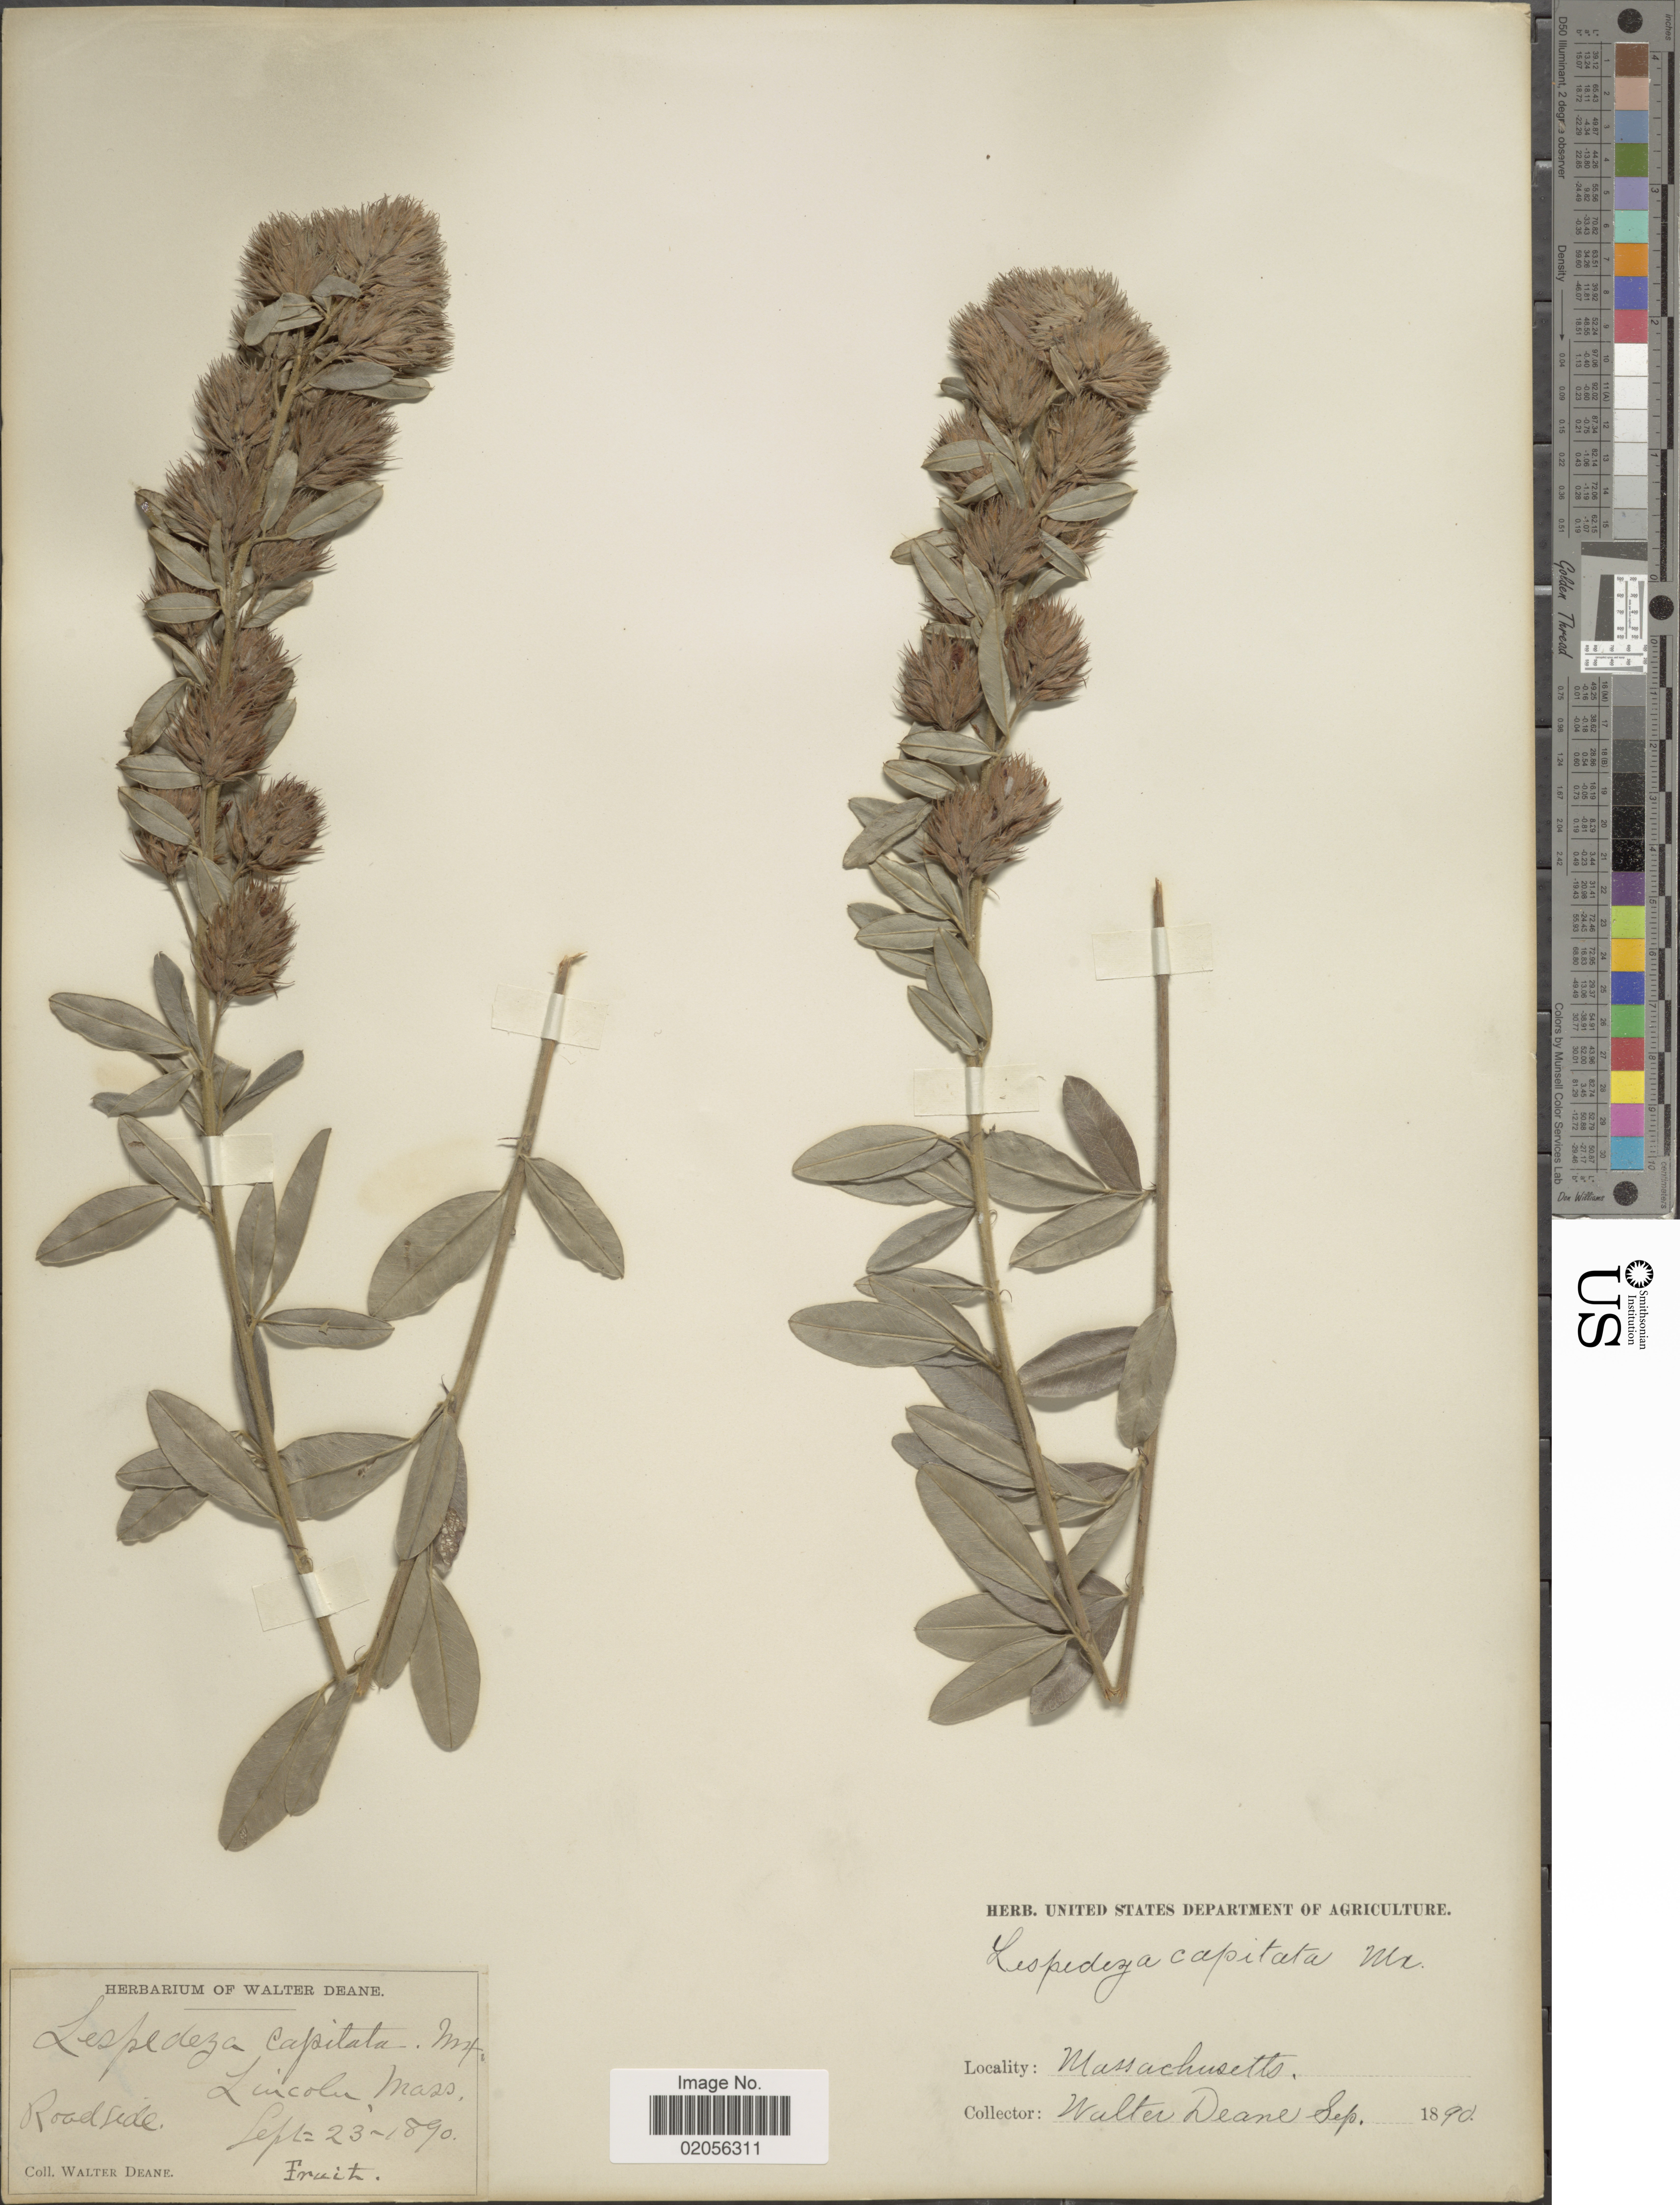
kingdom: Plantae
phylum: Tracheophyta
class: Magnoliopsida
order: Fabales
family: Fabaceae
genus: Lespedeza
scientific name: Lespedeza capitata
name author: Michx.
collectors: W. Deane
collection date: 1890-09-23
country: United States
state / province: Massachusetts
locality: Lincoln